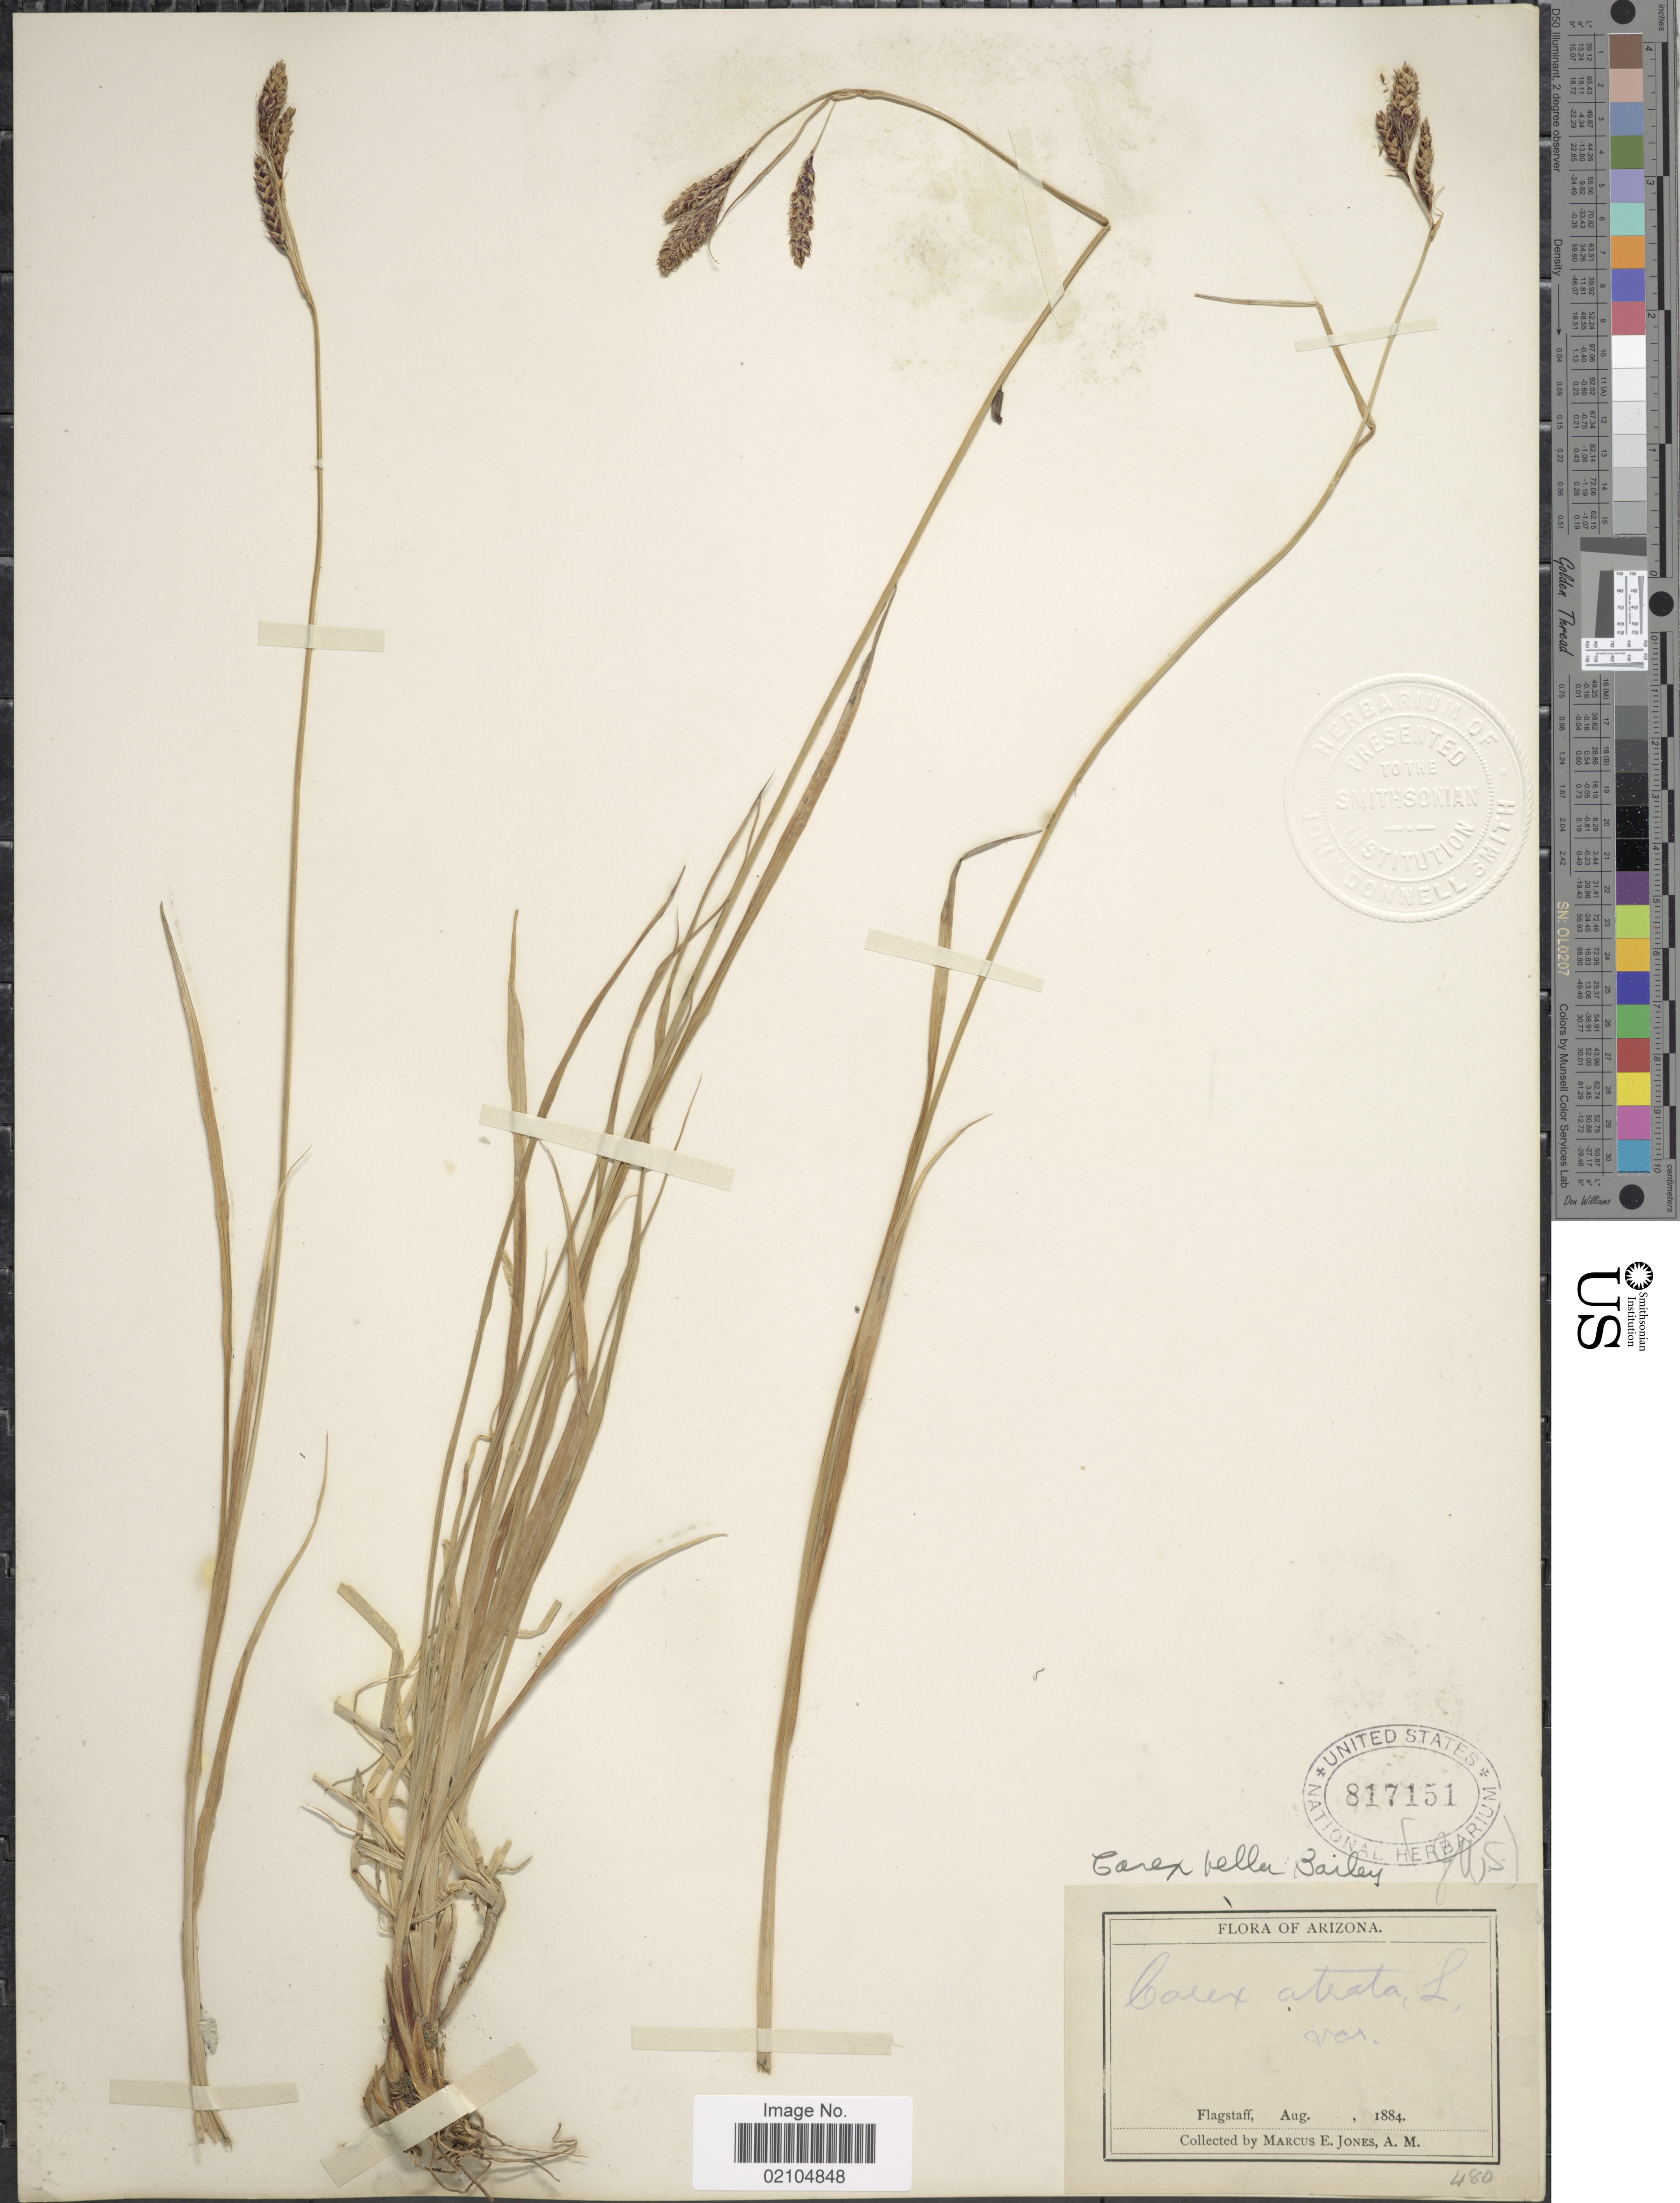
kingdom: Plantae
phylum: Tracheophyta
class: Liliopsida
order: Poales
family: Cyperaceae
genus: Carex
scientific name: Carex bella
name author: L.H. Bailey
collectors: M. E. Jones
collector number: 480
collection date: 1884-08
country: United States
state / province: Arizona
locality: Flagstaff.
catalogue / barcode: US 817151